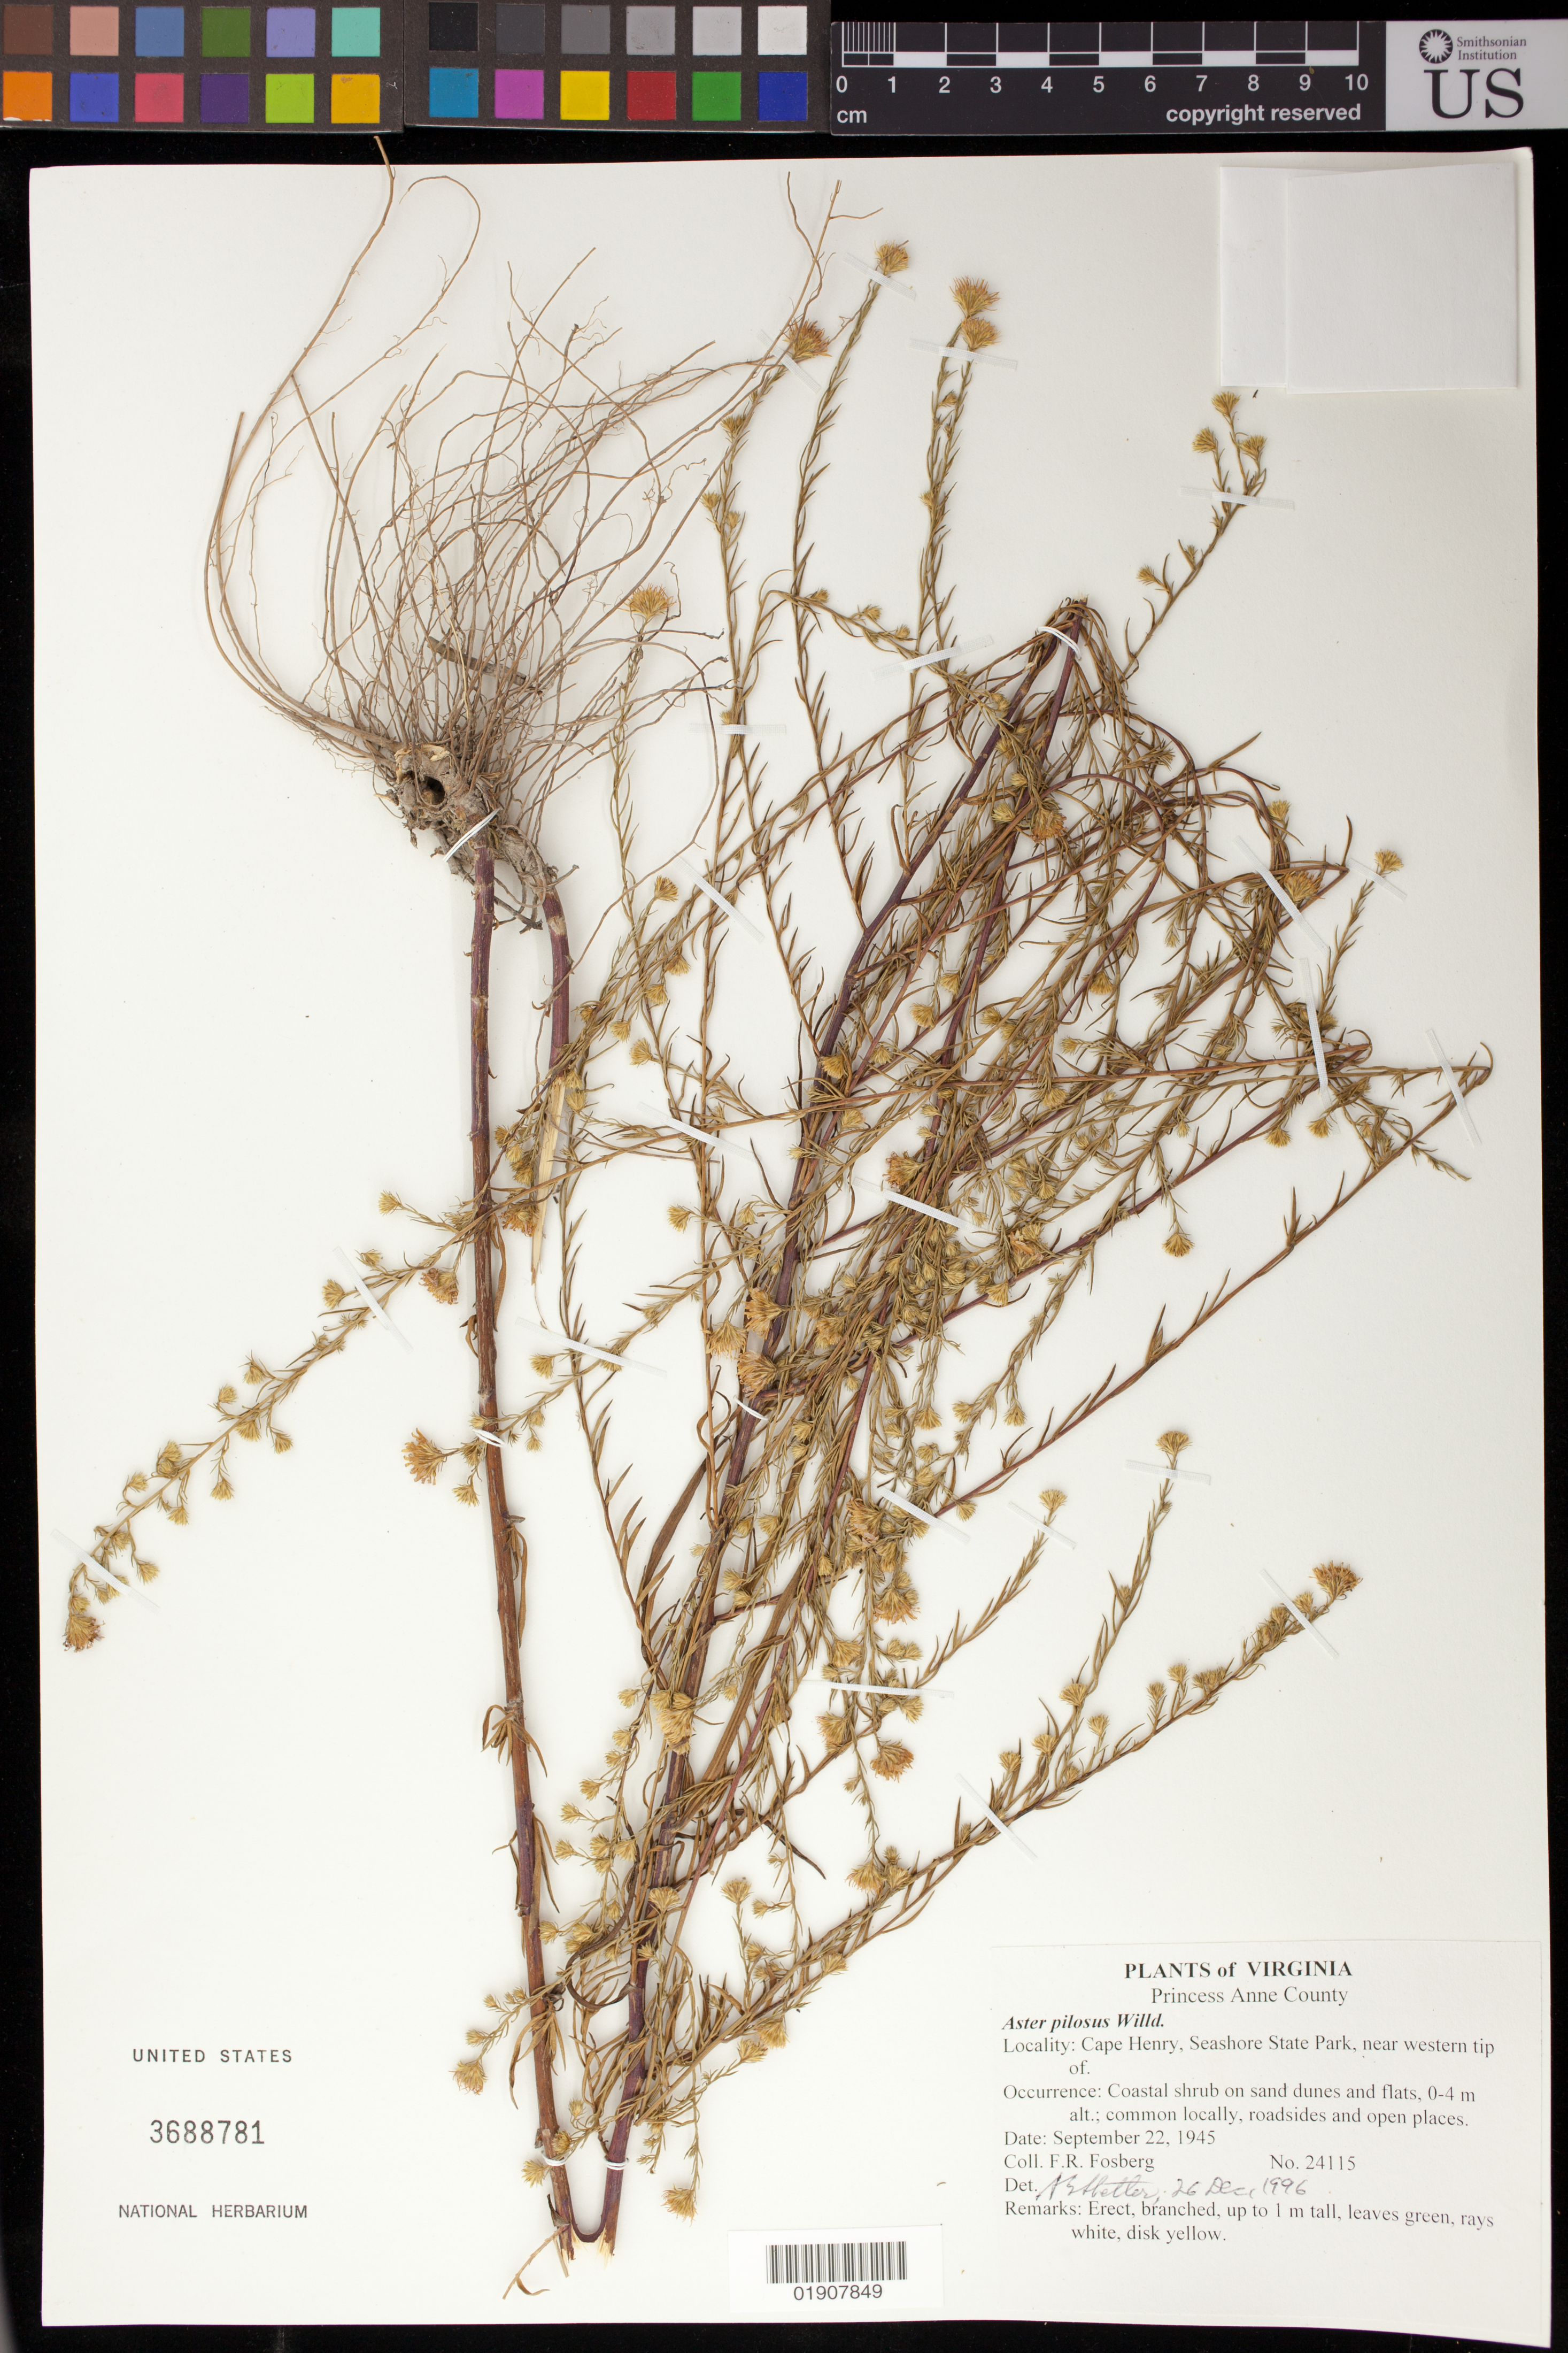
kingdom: Plantae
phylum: Tracheophyta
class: Magnoliopsida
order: Asterales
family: Asteraceae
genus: Symphyotrichum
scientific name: Symphyotrichum pilosum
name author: (Willd.) G.L. Nesom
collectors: F. R. Fosberg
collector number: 24115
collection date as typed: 22 Sep 1945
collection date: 1945-09-22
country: United States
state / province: Virginia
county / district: City of Virginia Beach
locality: Princess Anne County, Cape Henry, Seashore State Park, near western tip of. [Princess Anne County is now part of City of Virginia Beach.]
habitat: Coastal shrub on sand dunes and flats; Roadsides and open places.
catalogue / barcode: US 3688781